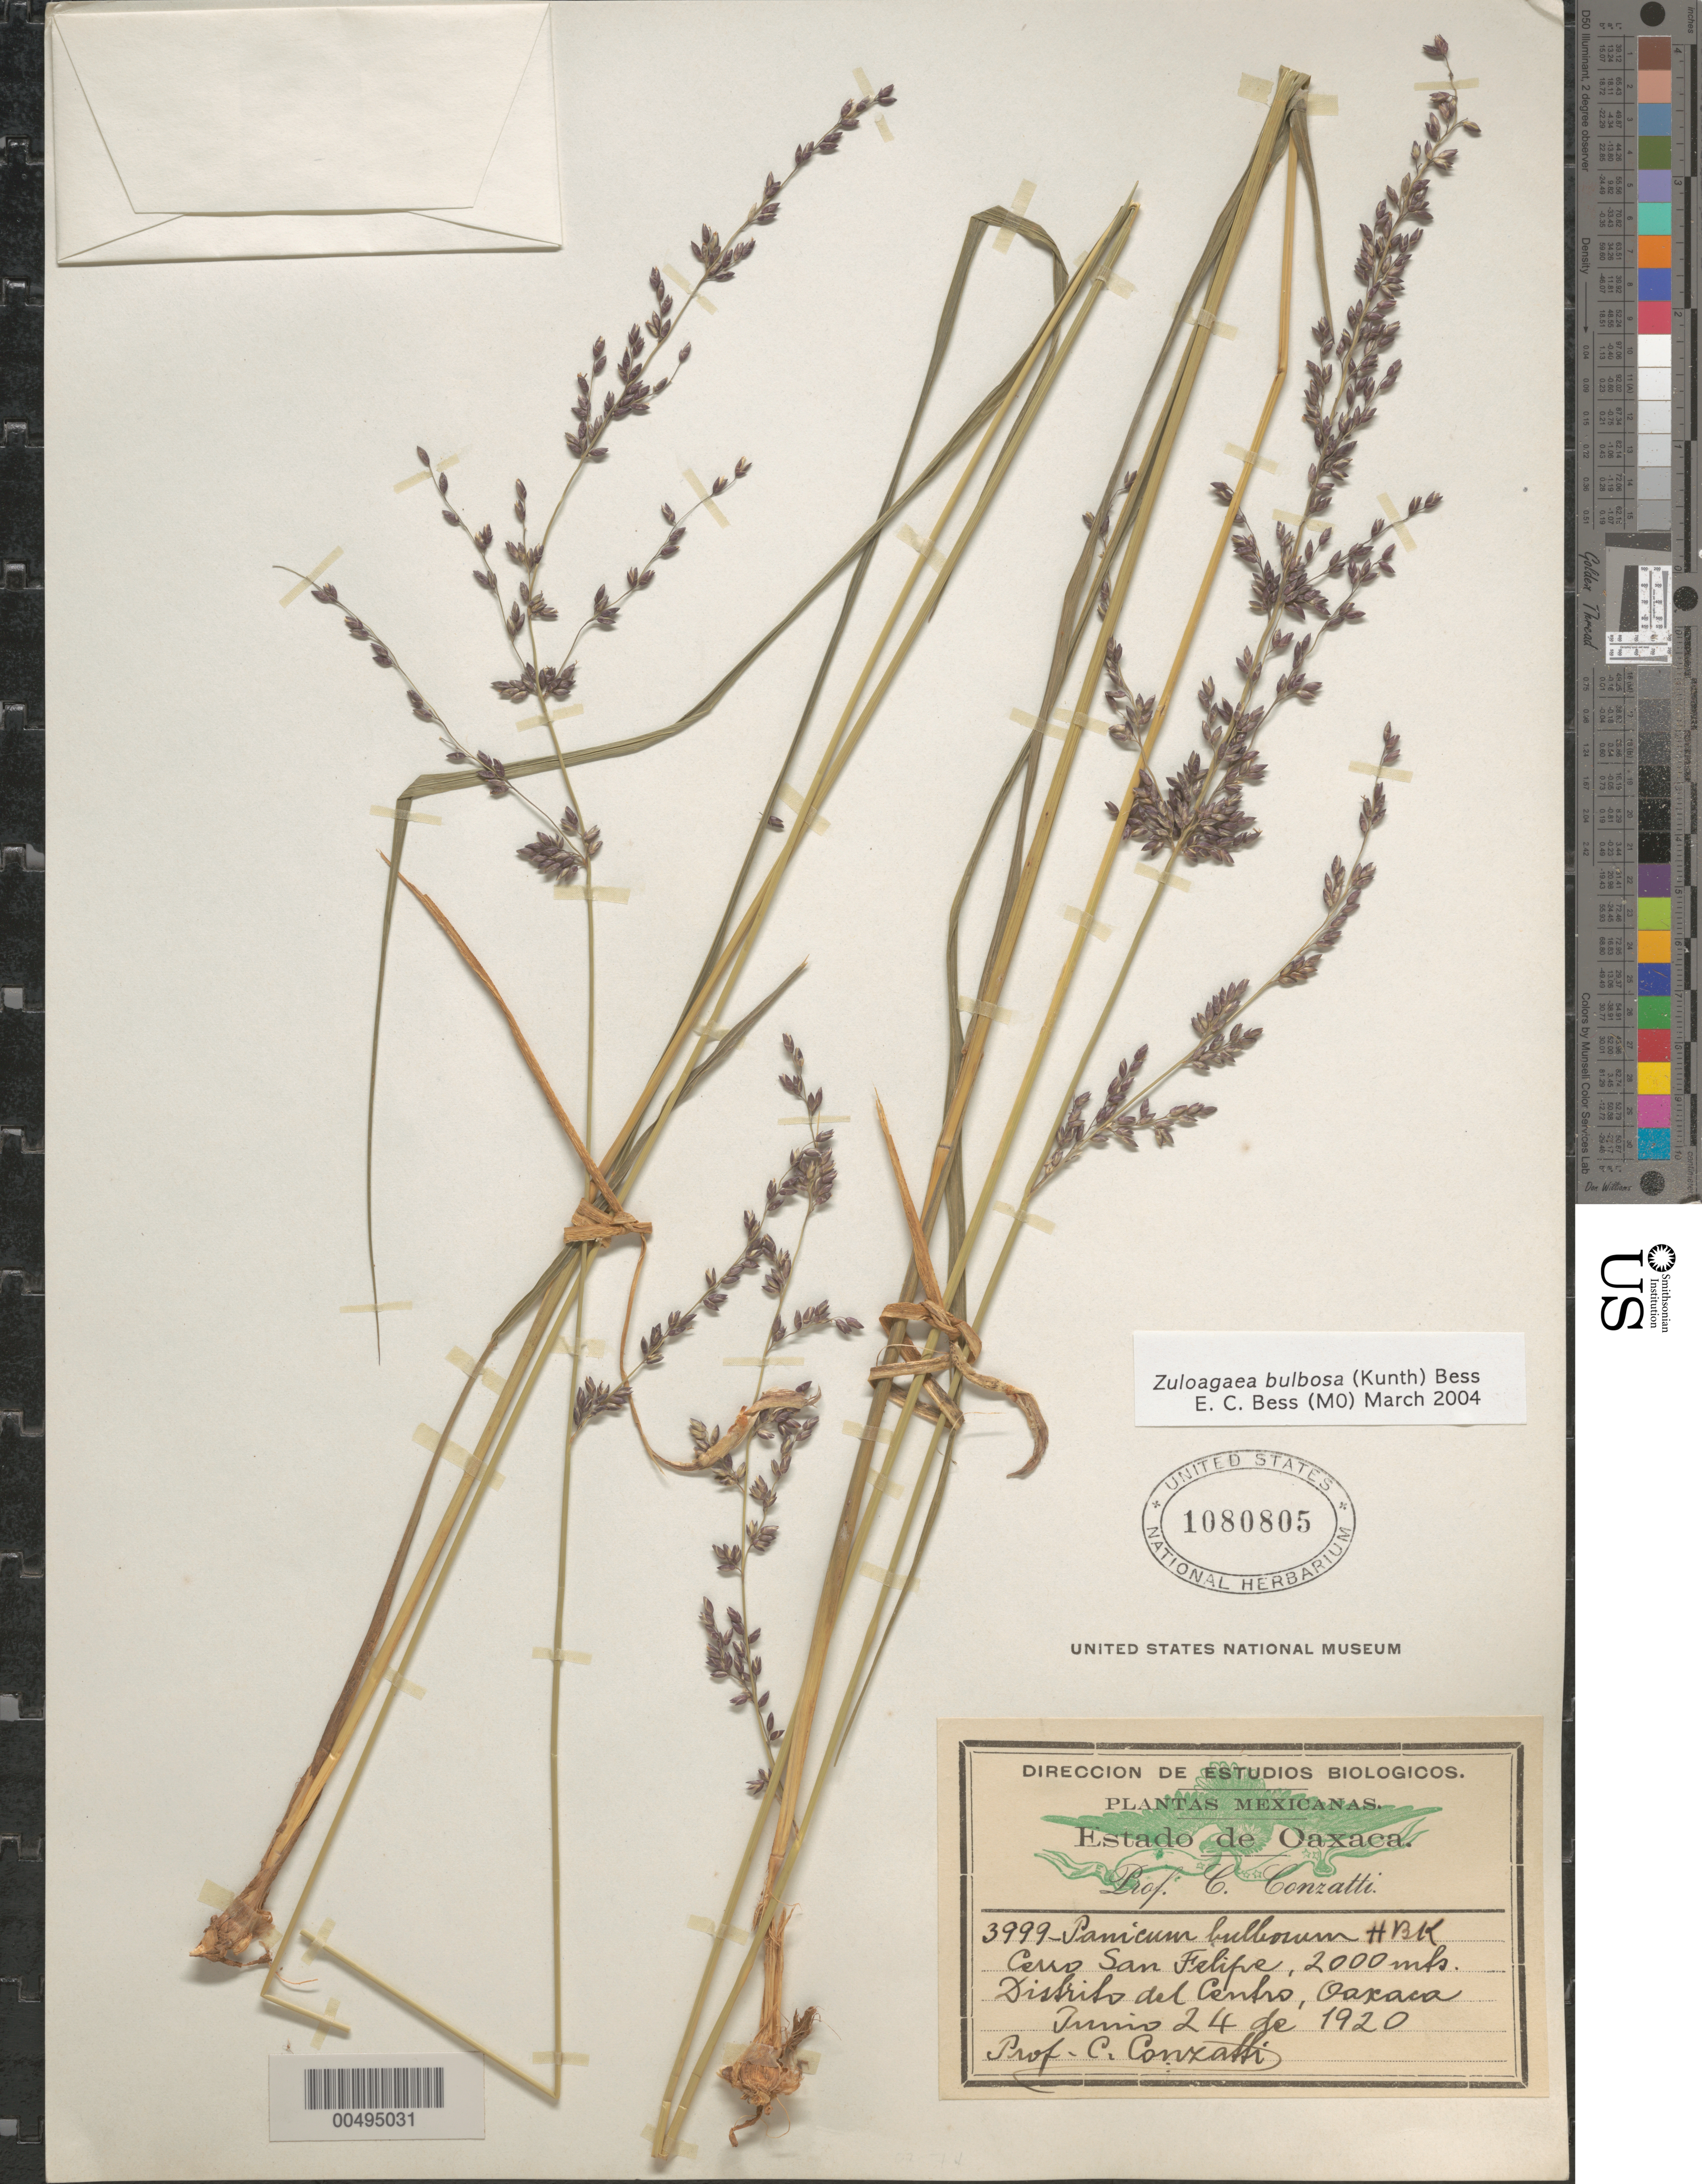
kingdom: Plantae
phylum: Tracheophyta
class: Liliopsida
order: Poales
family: Poaceae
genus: Panicum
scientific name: Panicum bulbosum subsp. sciaphilum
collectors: C. Conzatti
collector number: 3999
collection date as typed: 24 Jun 1920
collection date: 1920-06-24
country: Mexico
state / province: Oaxaca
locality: Cerro San Felipe, Dist del Centro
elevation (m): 2000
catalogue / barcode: US 1080805